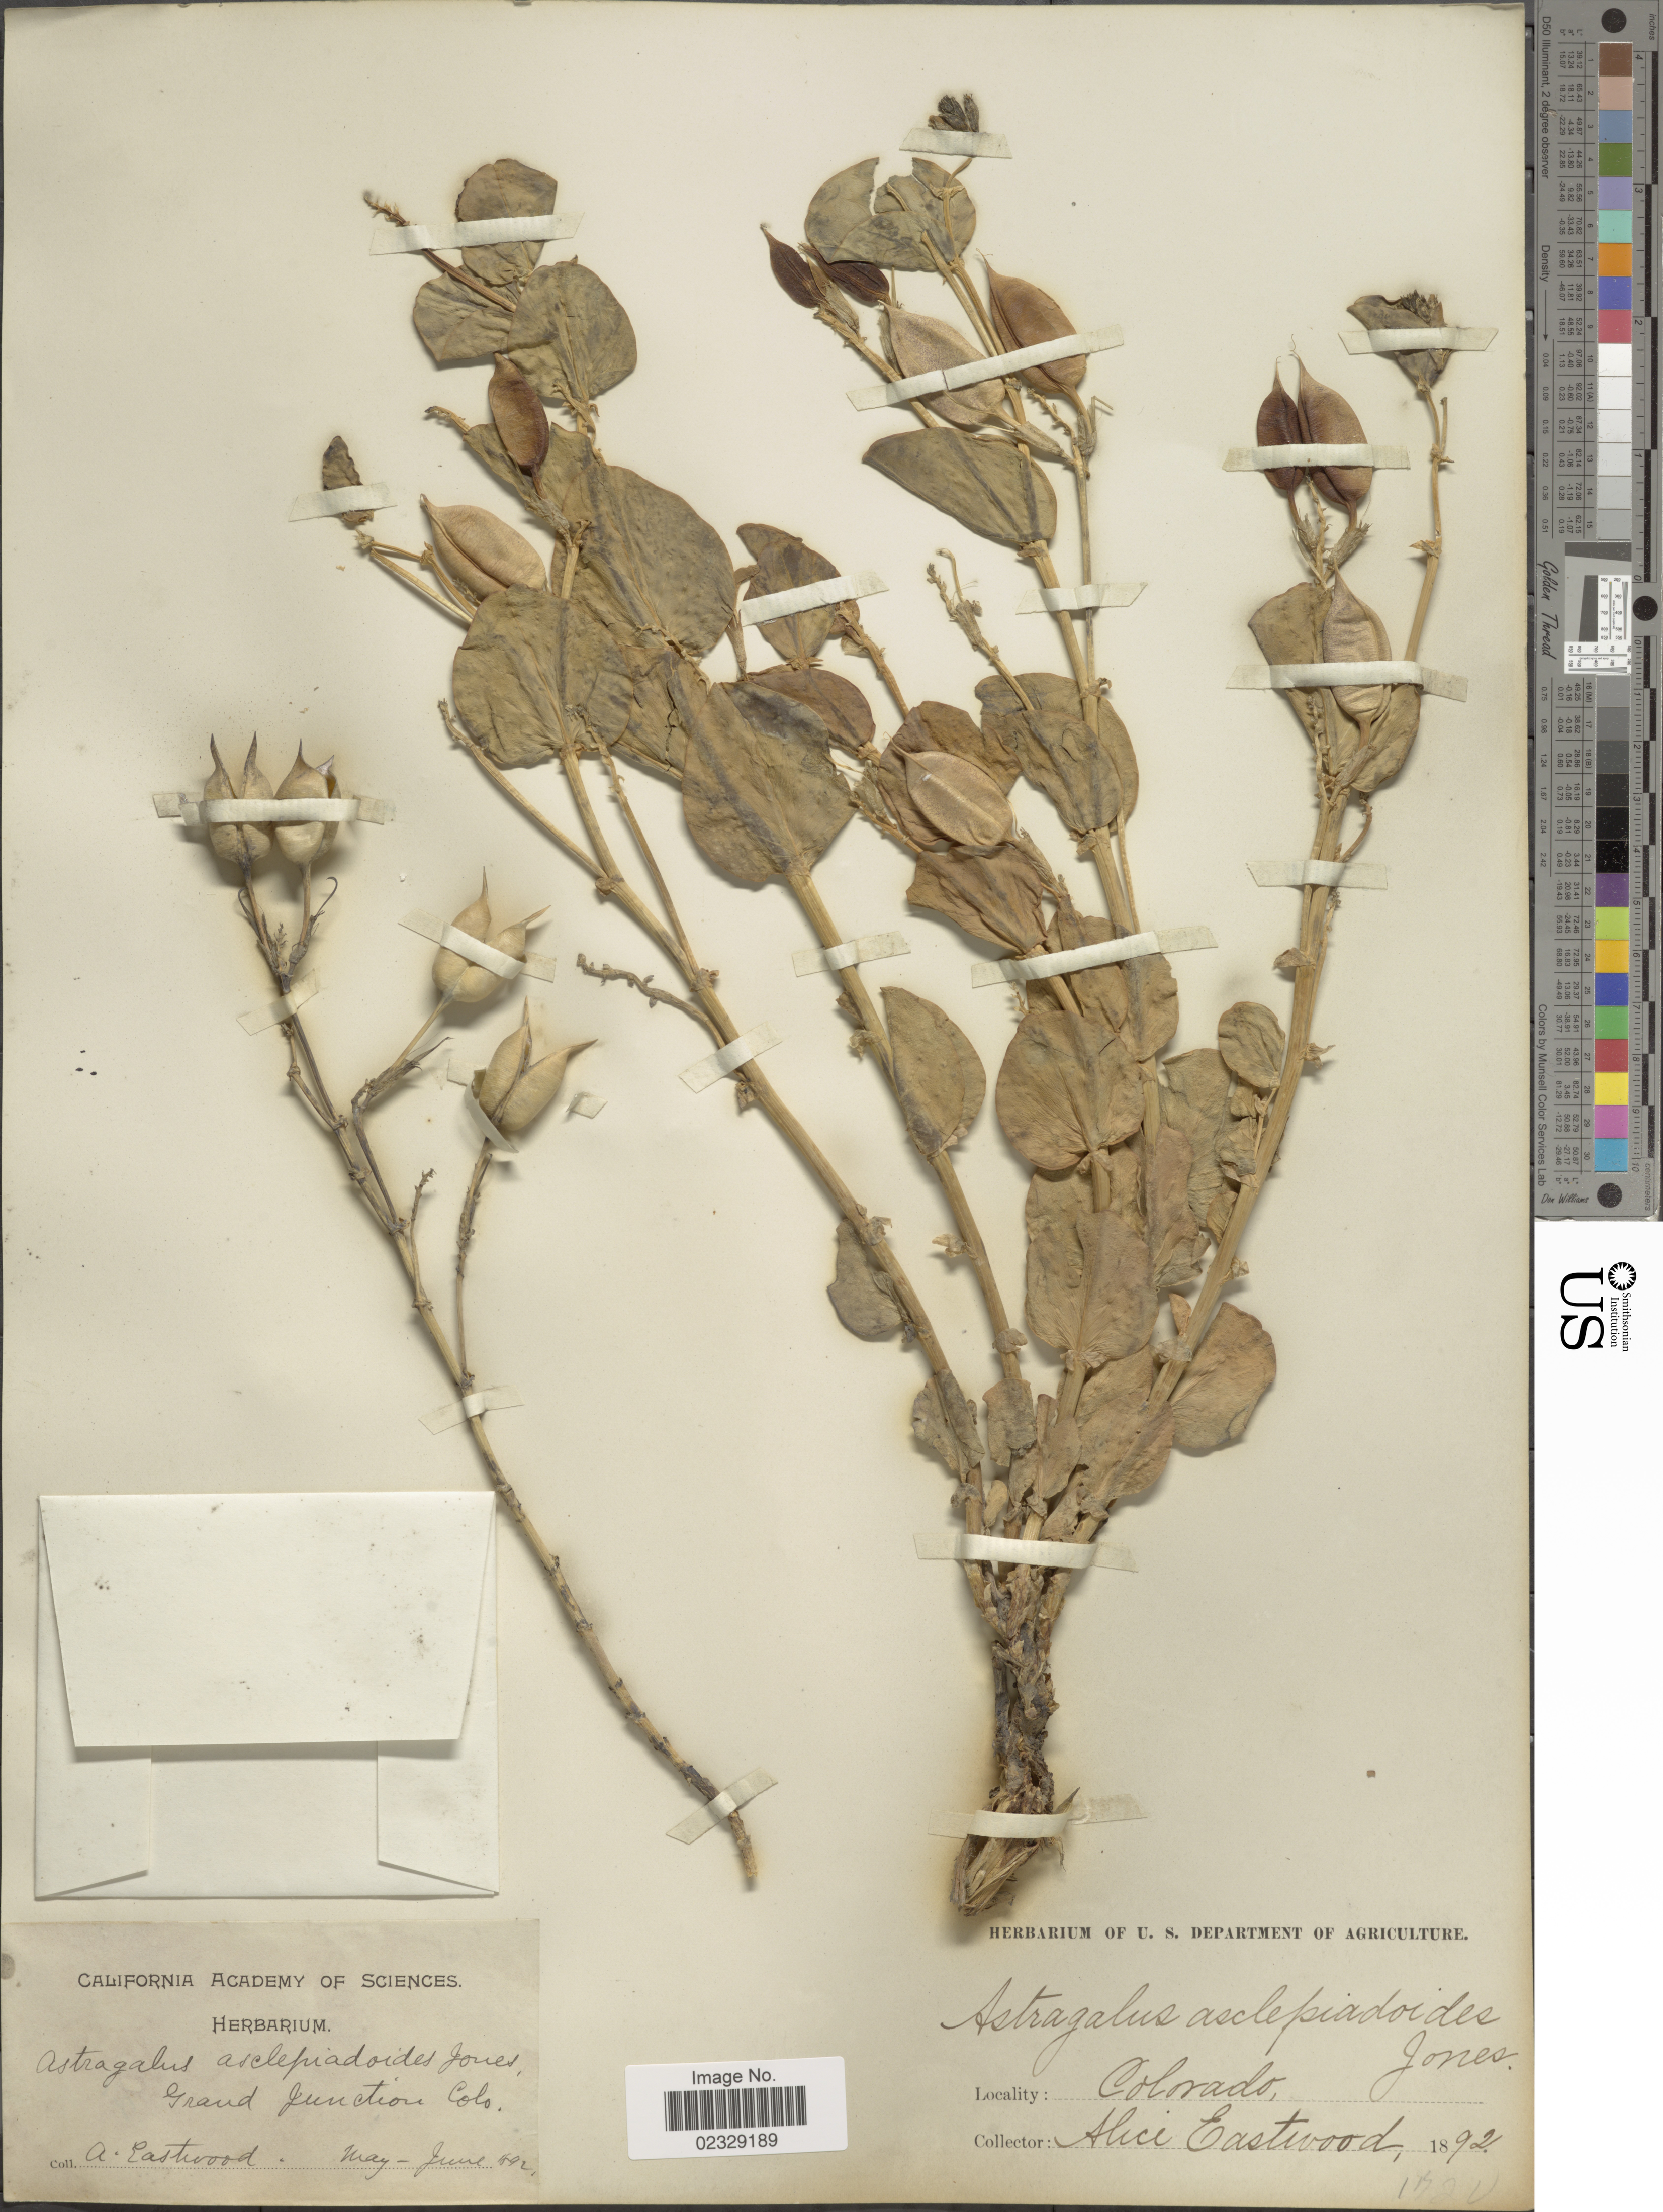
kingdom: Plantae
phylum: Tracheophyta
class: Magnoliopsida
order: Fabales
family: Fabaceae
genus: Astragalus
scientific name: Astragalus asclepiadoides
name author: M.E. Jones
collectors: A. Eastwood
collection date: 1892-05/1892-06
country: United States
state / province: Colorado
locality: Grand Junction